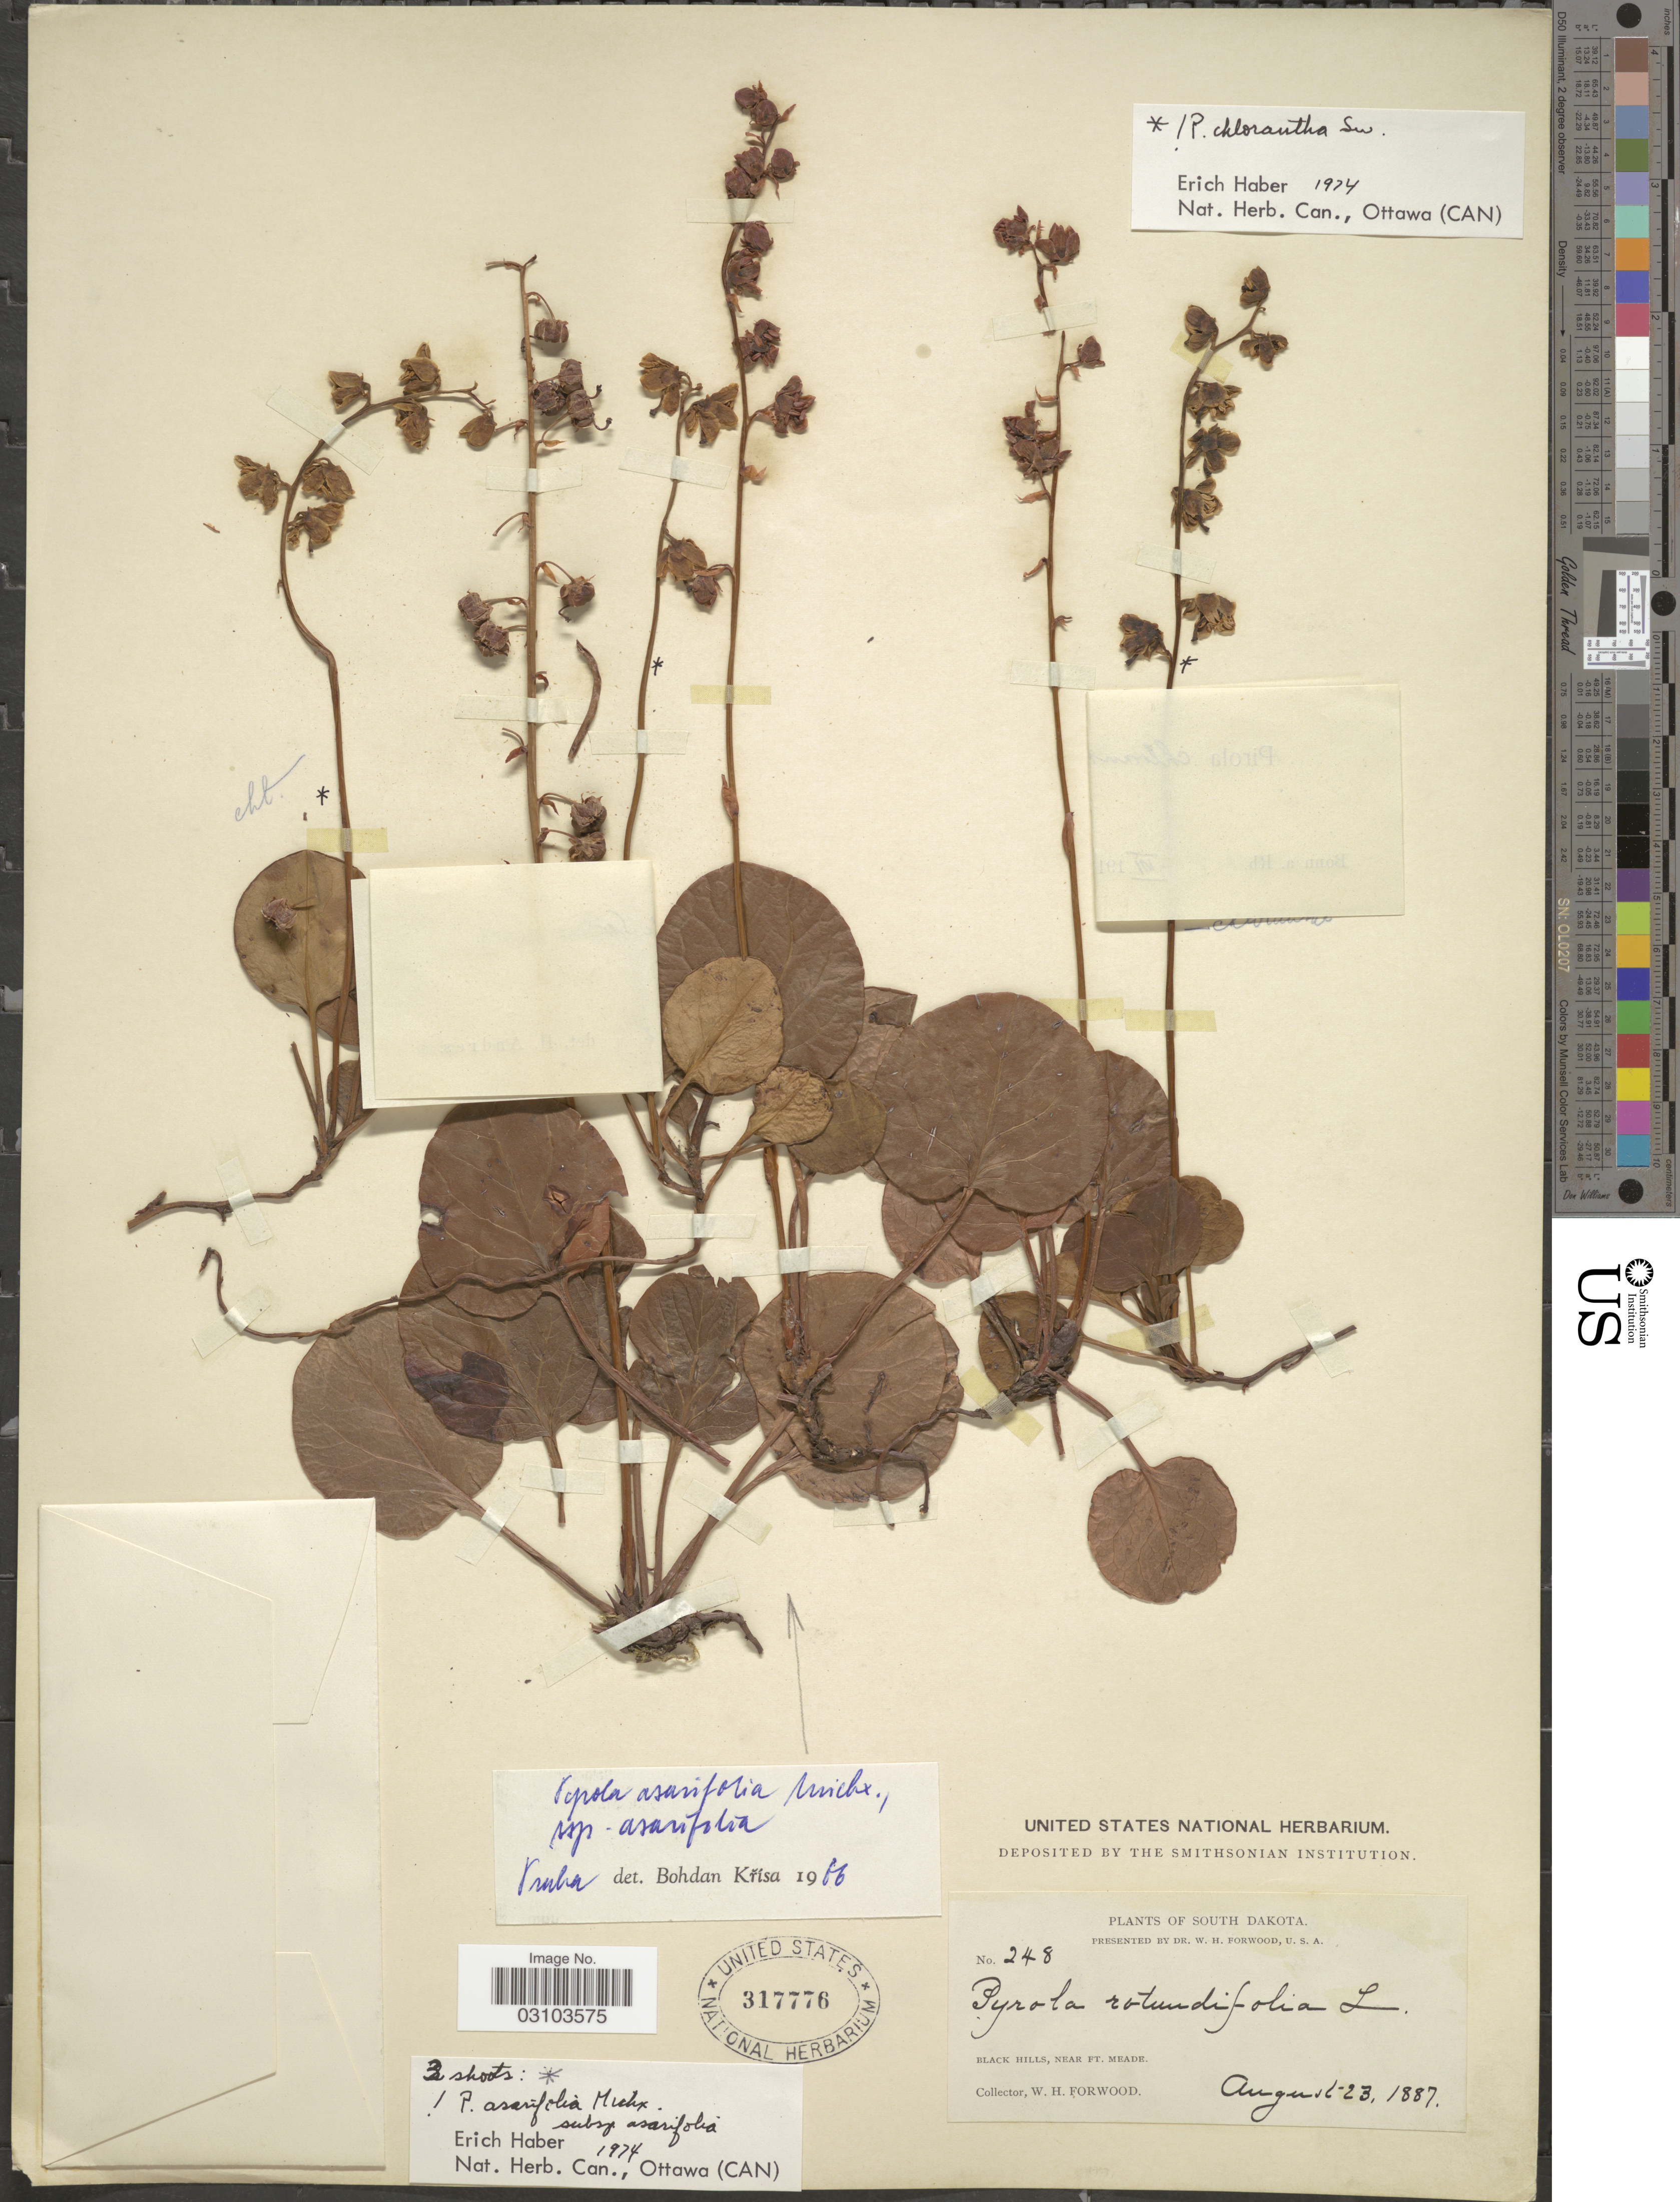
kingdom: Plantae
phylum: Tracheophyta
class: Magnoliopsida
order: Ericales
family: Ericaceae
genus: Pyrola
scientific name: Pyrola asarifolia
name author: Michx.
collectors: W. Forwood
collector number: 248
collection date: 1887-08-23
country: United States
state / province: South Dakota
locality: Black Hills, near Ft. Meade.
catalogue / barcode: US 317776